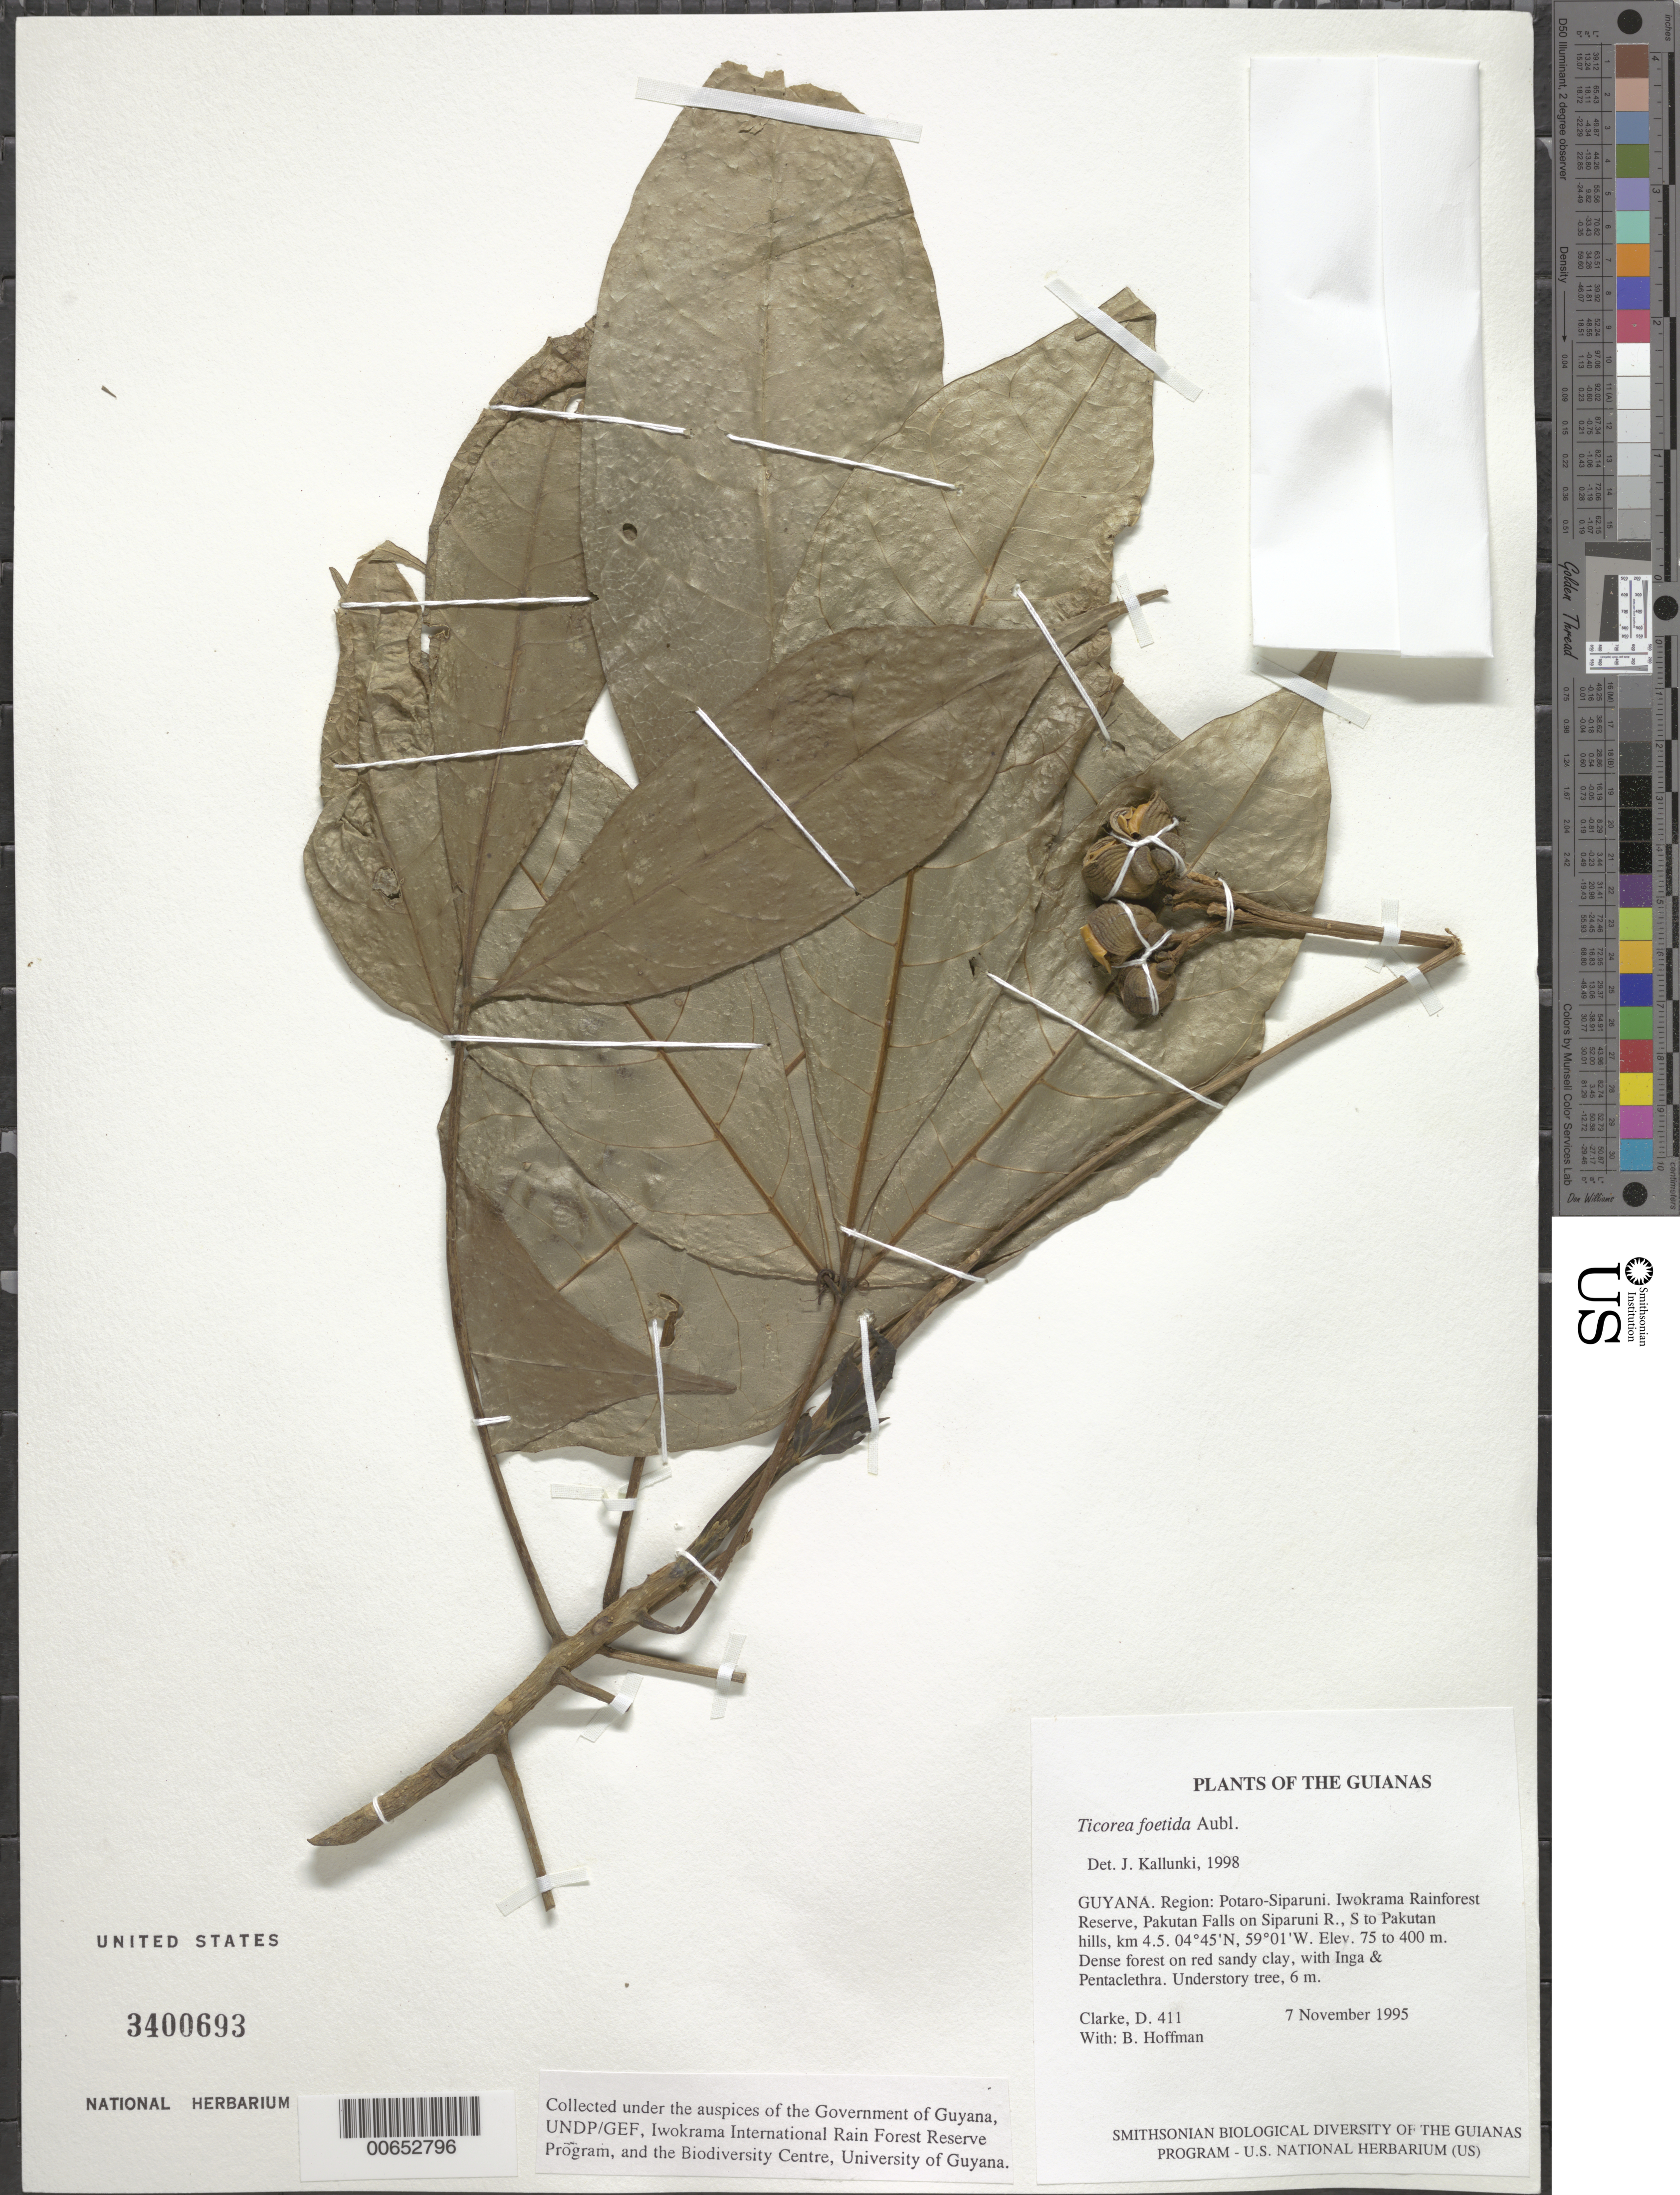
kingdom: Plantae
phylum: Tracheophyta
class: Magnoliopsida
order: Sapindales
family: Rutaceae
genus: Ticorea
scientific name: Ticorea foetida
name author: Aubl.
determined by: Kallunki, Jacquelyn A.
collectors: H. D. Clarke & B. Hoffman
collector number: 411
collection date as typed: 7 November 1995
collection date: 1995-11-07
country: Guyana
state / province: Potaro-Siparuni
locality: Iwokrama Rainforest Reserve, Pakutau Falls on Siparuni R., S to Pakutau hills, km 4.5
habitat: Dense forest on red sandy clay, with Inga & Pentaclethra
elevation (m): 75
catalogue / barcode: US 3400693